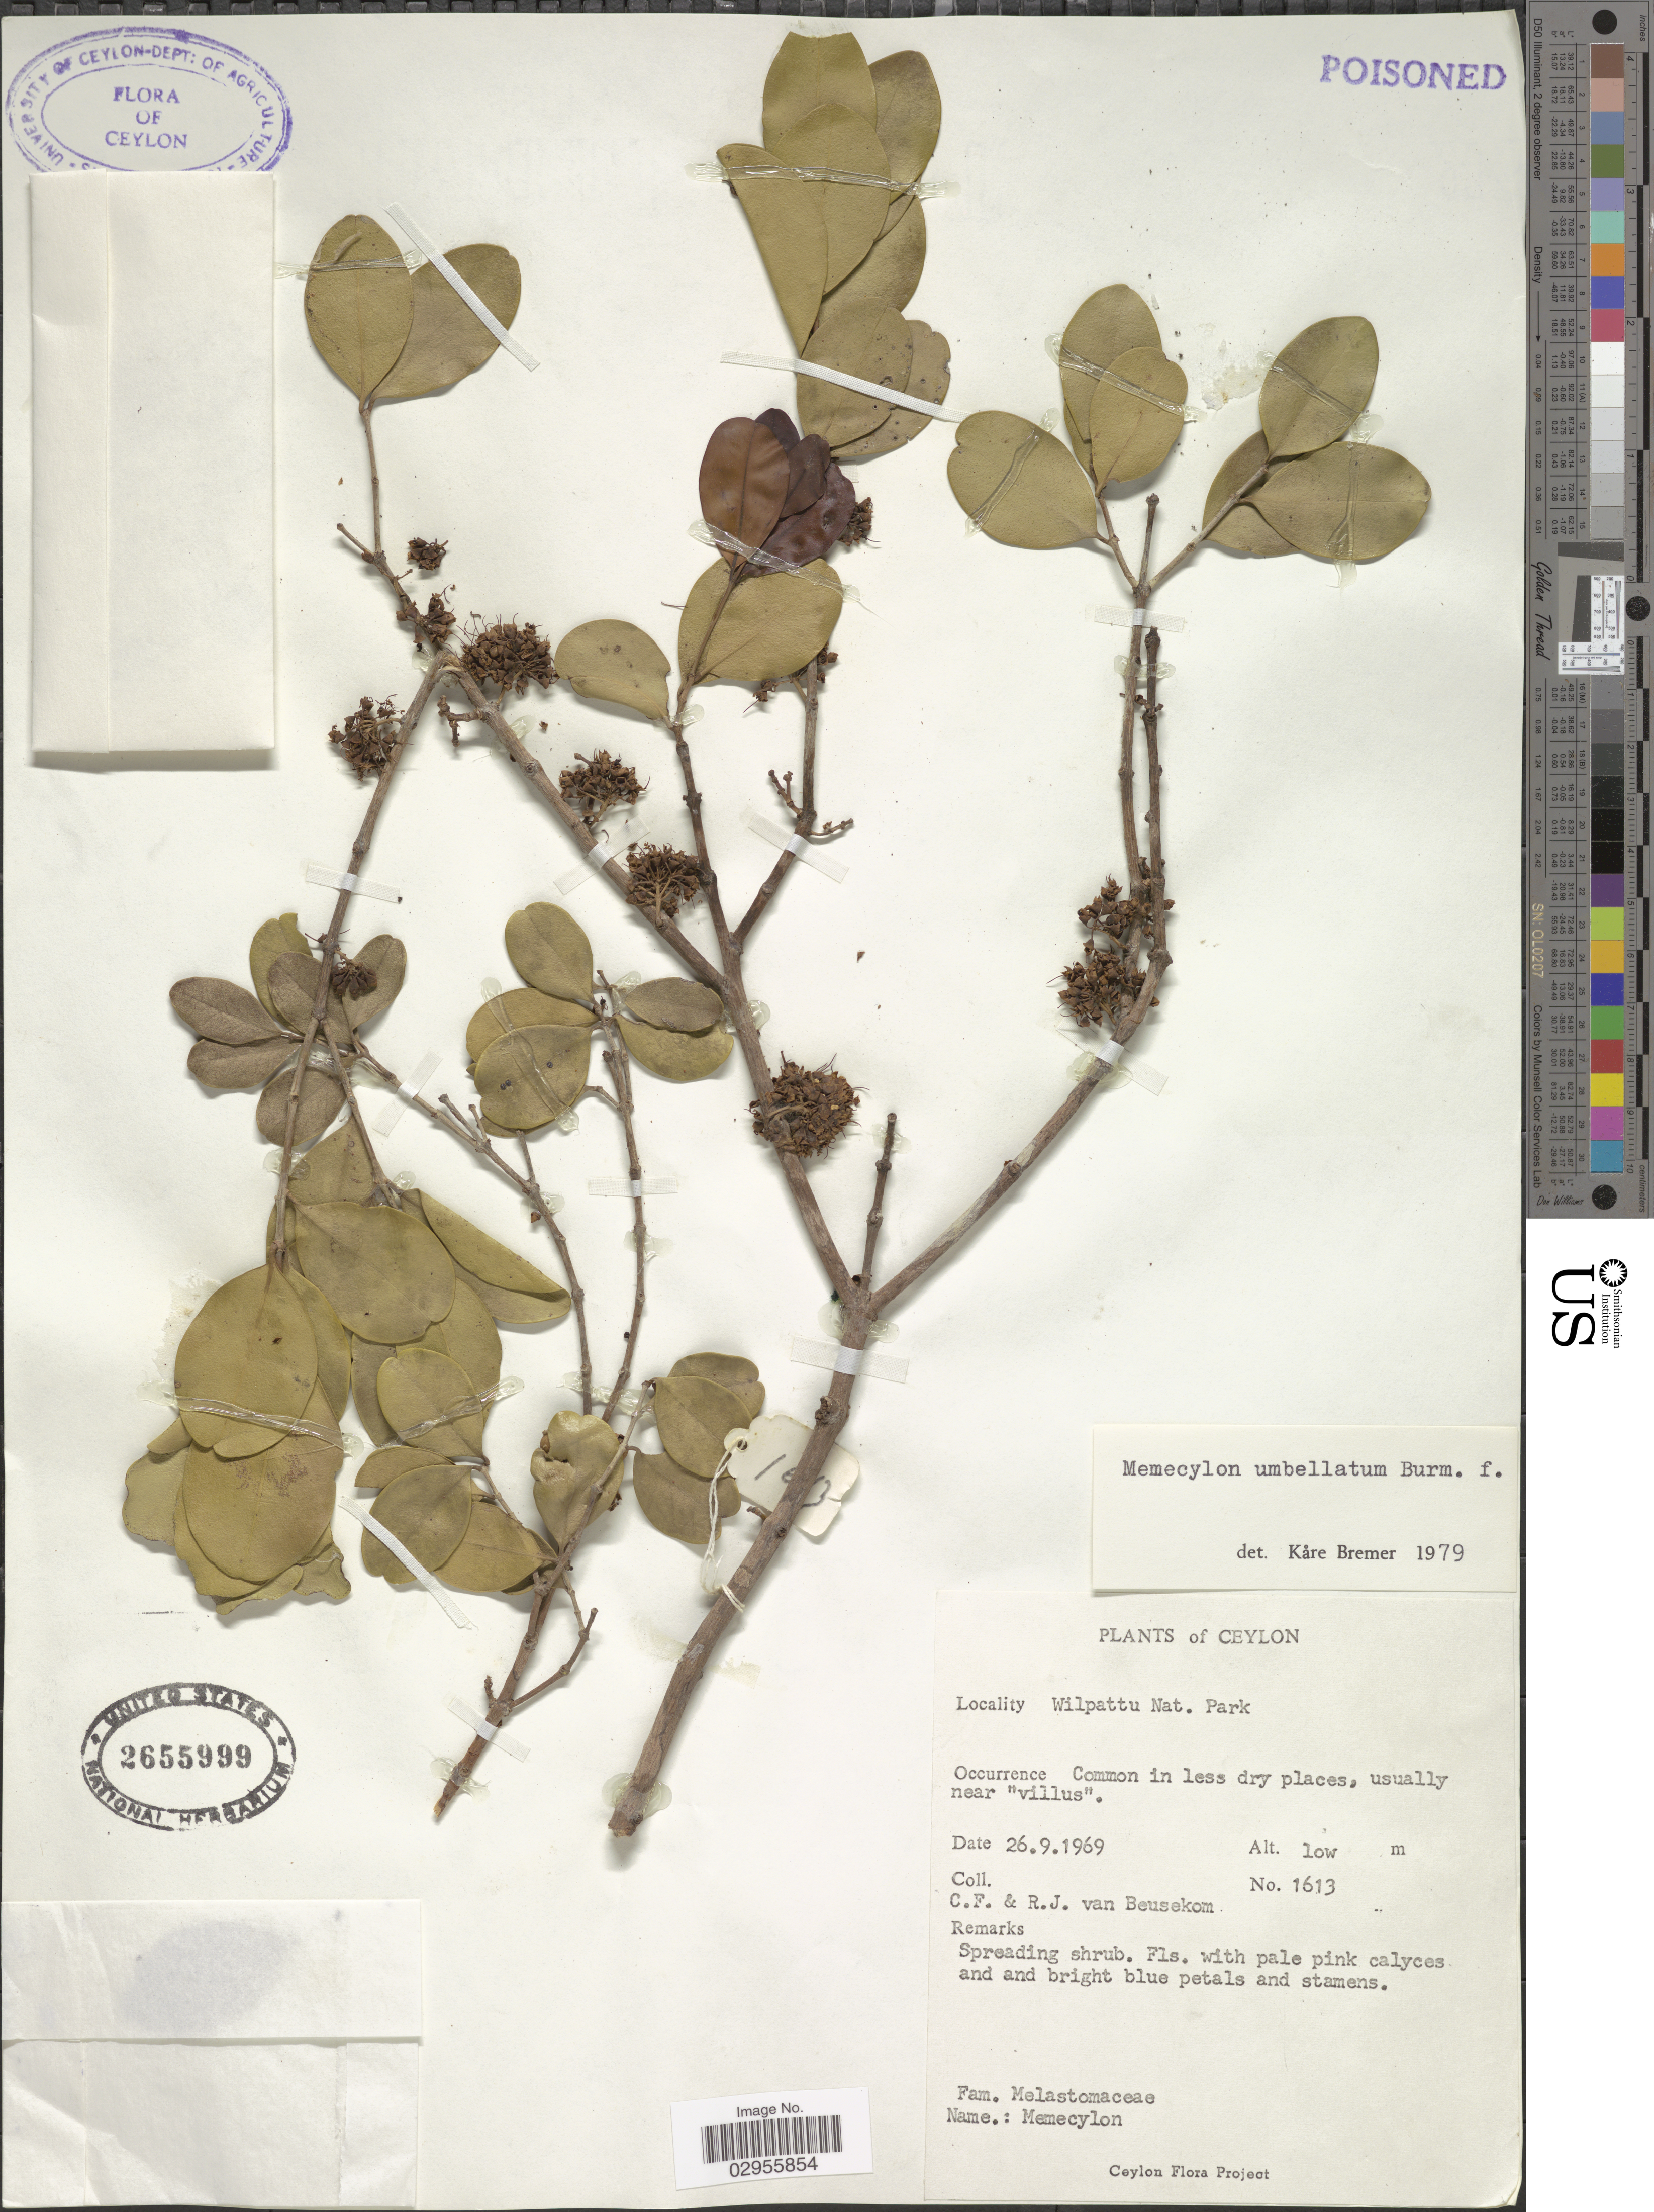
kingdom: Plantae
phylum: Tracheophyta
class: Magnoliopsida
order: Myrtales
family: Melastomataceae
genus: Memecylon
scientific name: Memecylon umbellatum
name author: Burm. f.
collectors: C. F. Beusekom & R. Van Beusekom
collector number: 1613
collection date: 1969-09-26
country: Sri Lanka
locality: Ceylon. Wilpattu Nat. Park.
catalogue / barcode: US 2655999